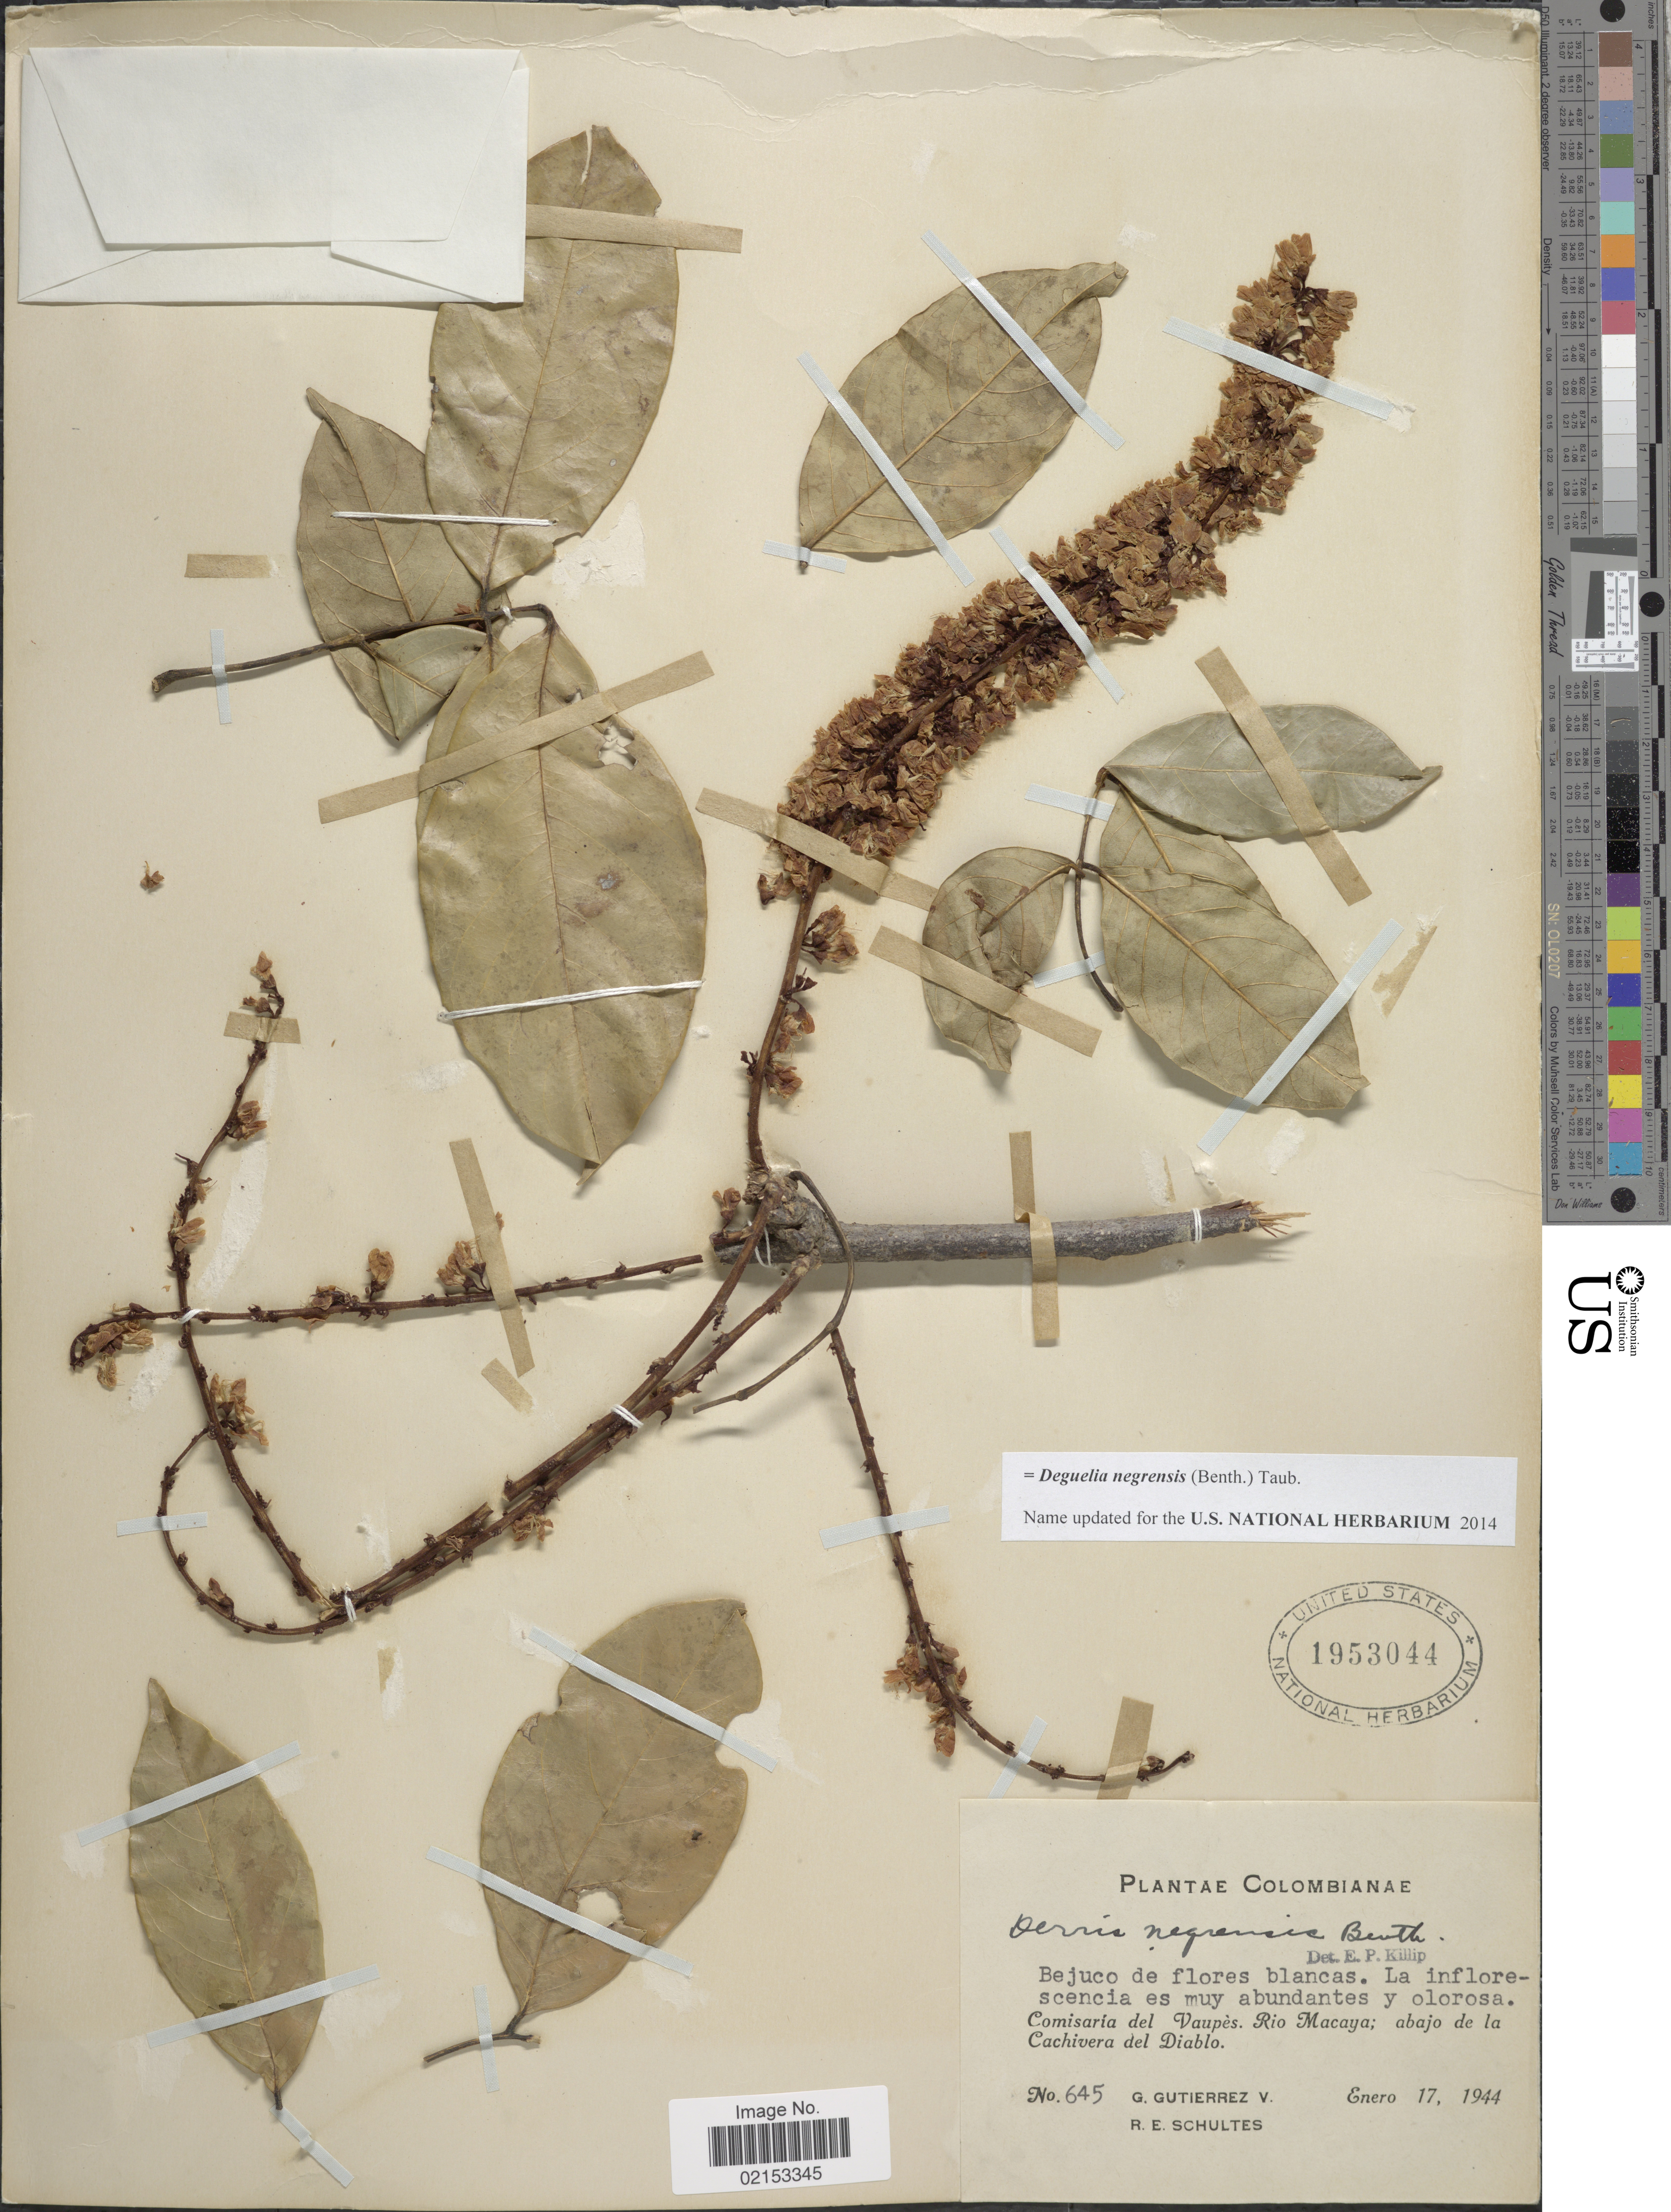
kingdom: Plantae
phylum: Tracheophyta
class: Magnoliopsida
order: Fabales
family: Fabaceae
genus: Deguelia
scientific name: Deguelia negrensis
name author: (Benth.) Taub.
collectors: G. Gutiérrez V. & R. E. Schultes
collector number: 645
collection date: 1944-01-17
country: Colombia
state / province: Vaupés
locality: Rio Macaya, abajo de la Cachivera del Diablo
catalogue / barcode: US 1953044